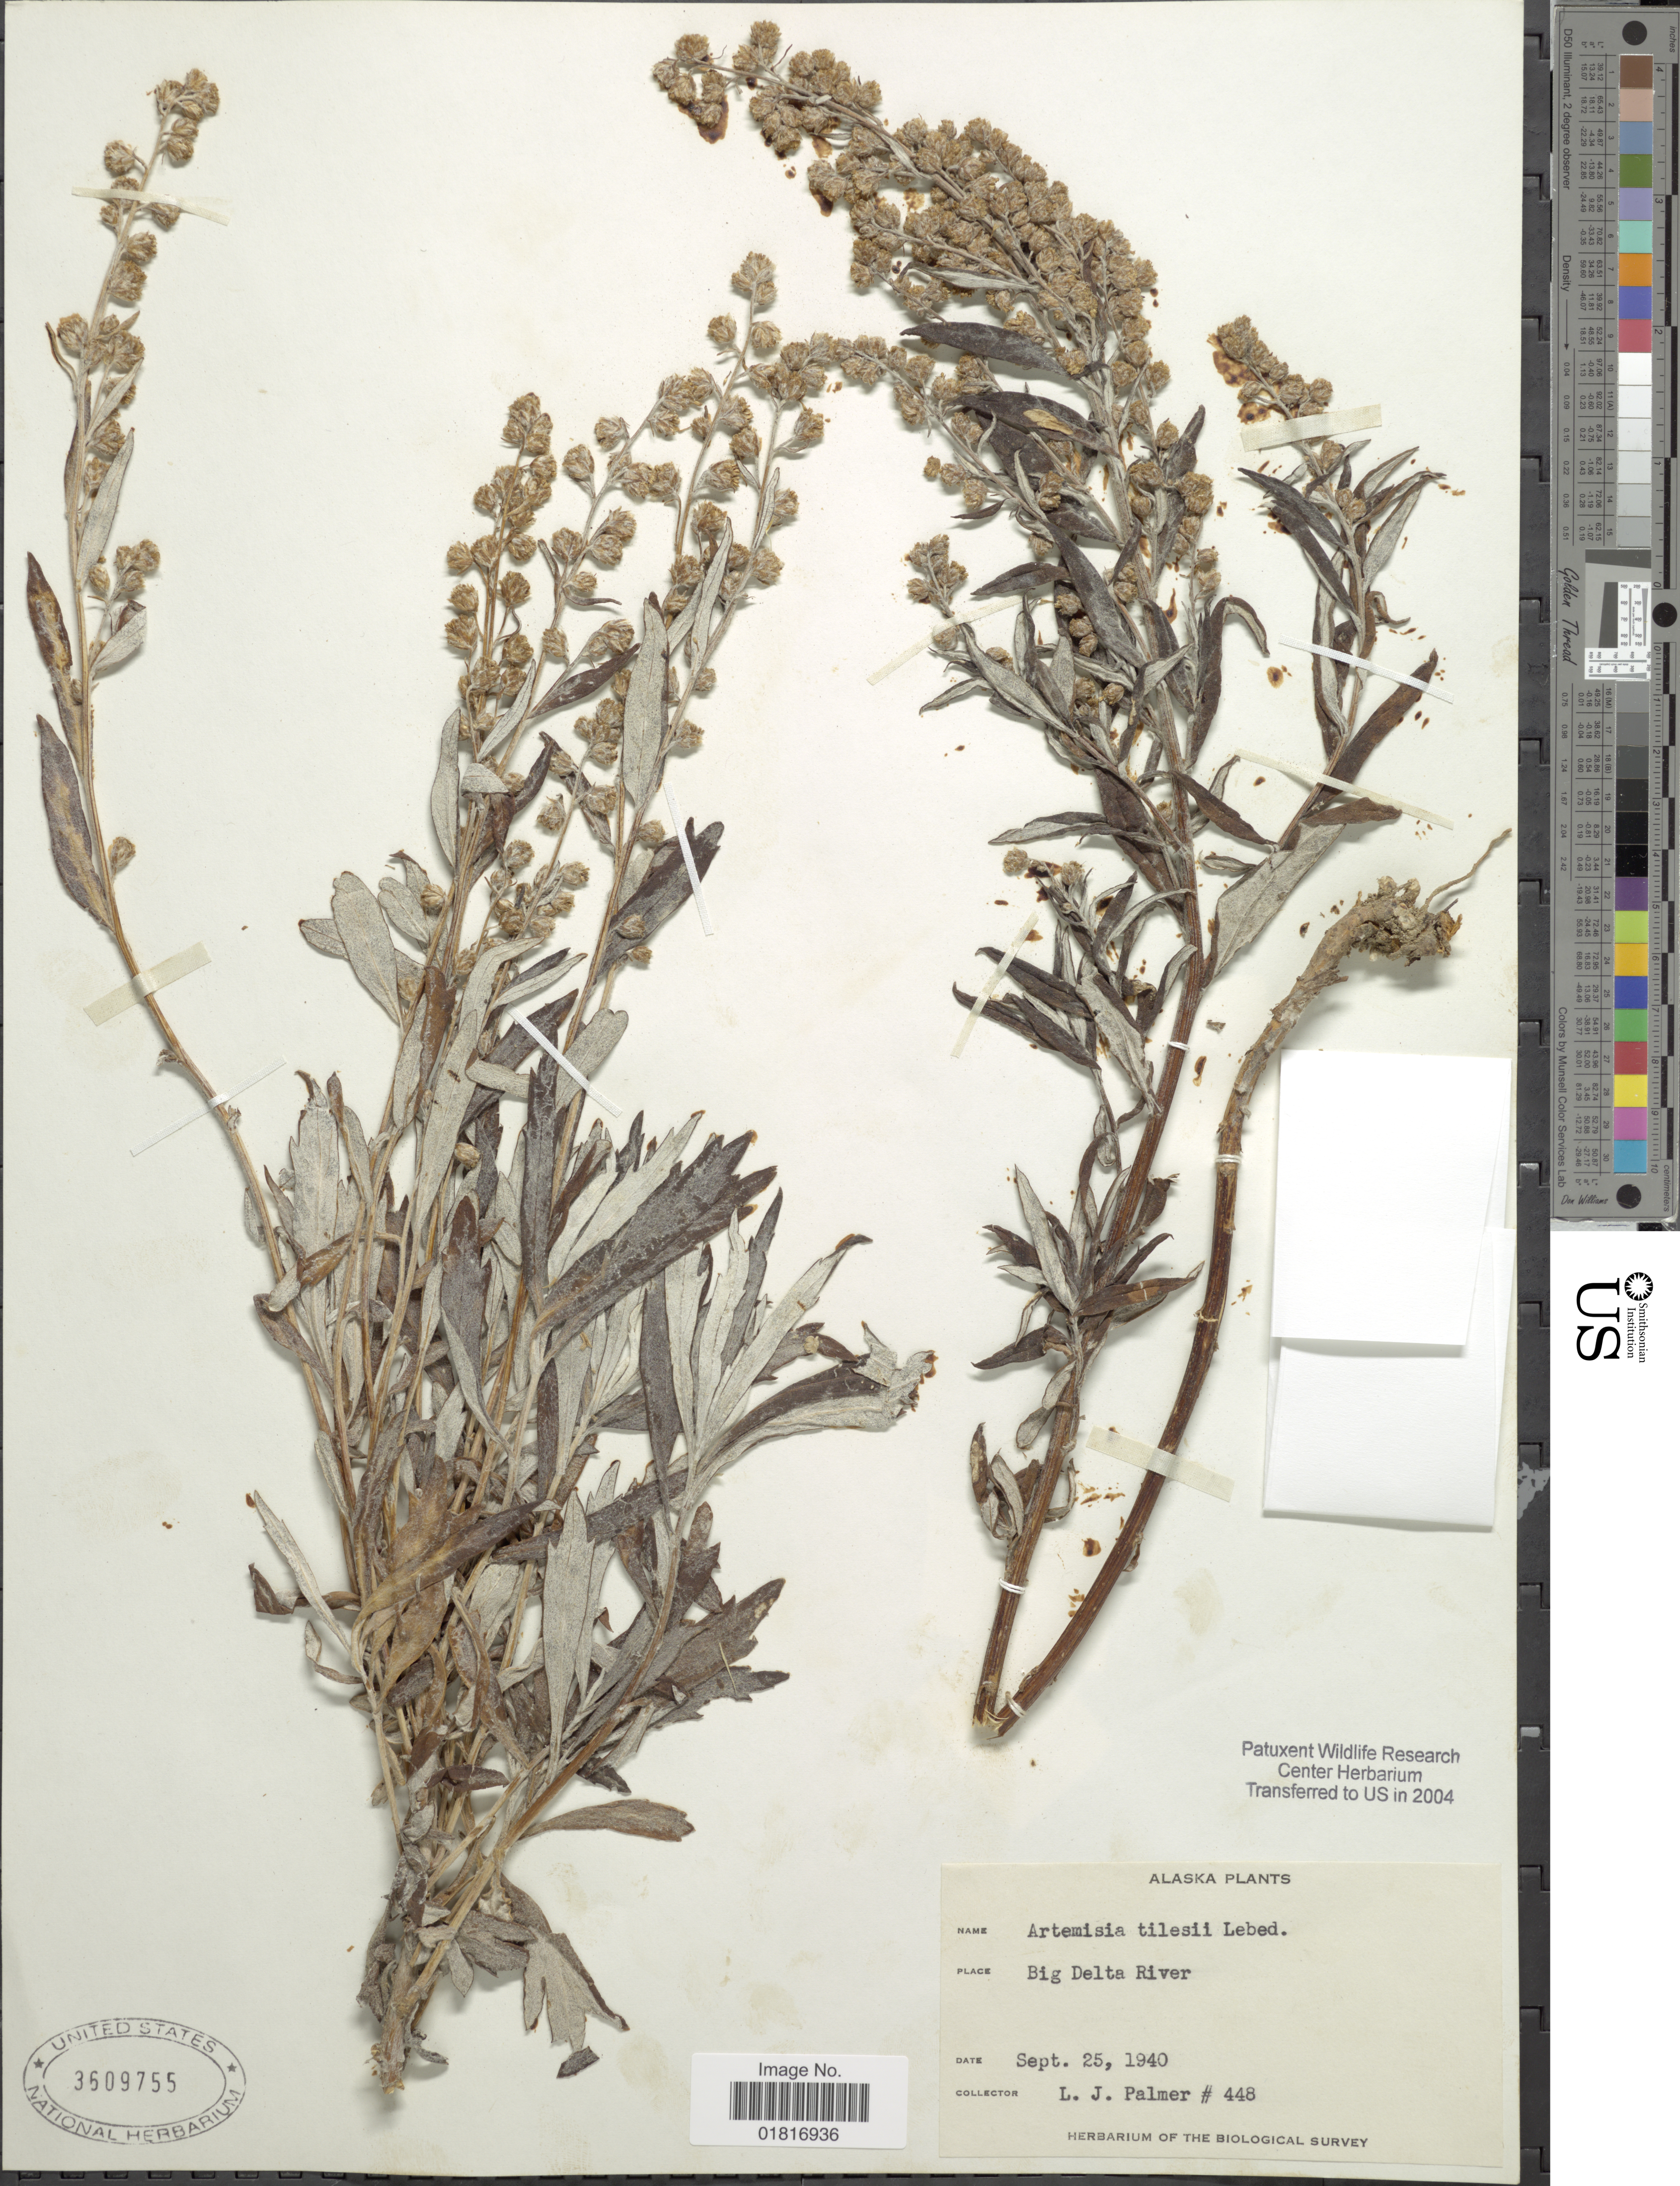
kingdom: Plantae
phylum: Tracheophyta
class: Magnoliopsida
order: Asterales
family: Asteraceae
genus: Artemisia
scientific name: Artemisia tilesii var. elatior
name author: Torr. & A. Gray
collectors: L. J. Palmer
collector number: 448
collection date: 1940-09-25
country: United States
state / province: Alaska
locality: Big Delta River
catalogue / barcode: US 3609755